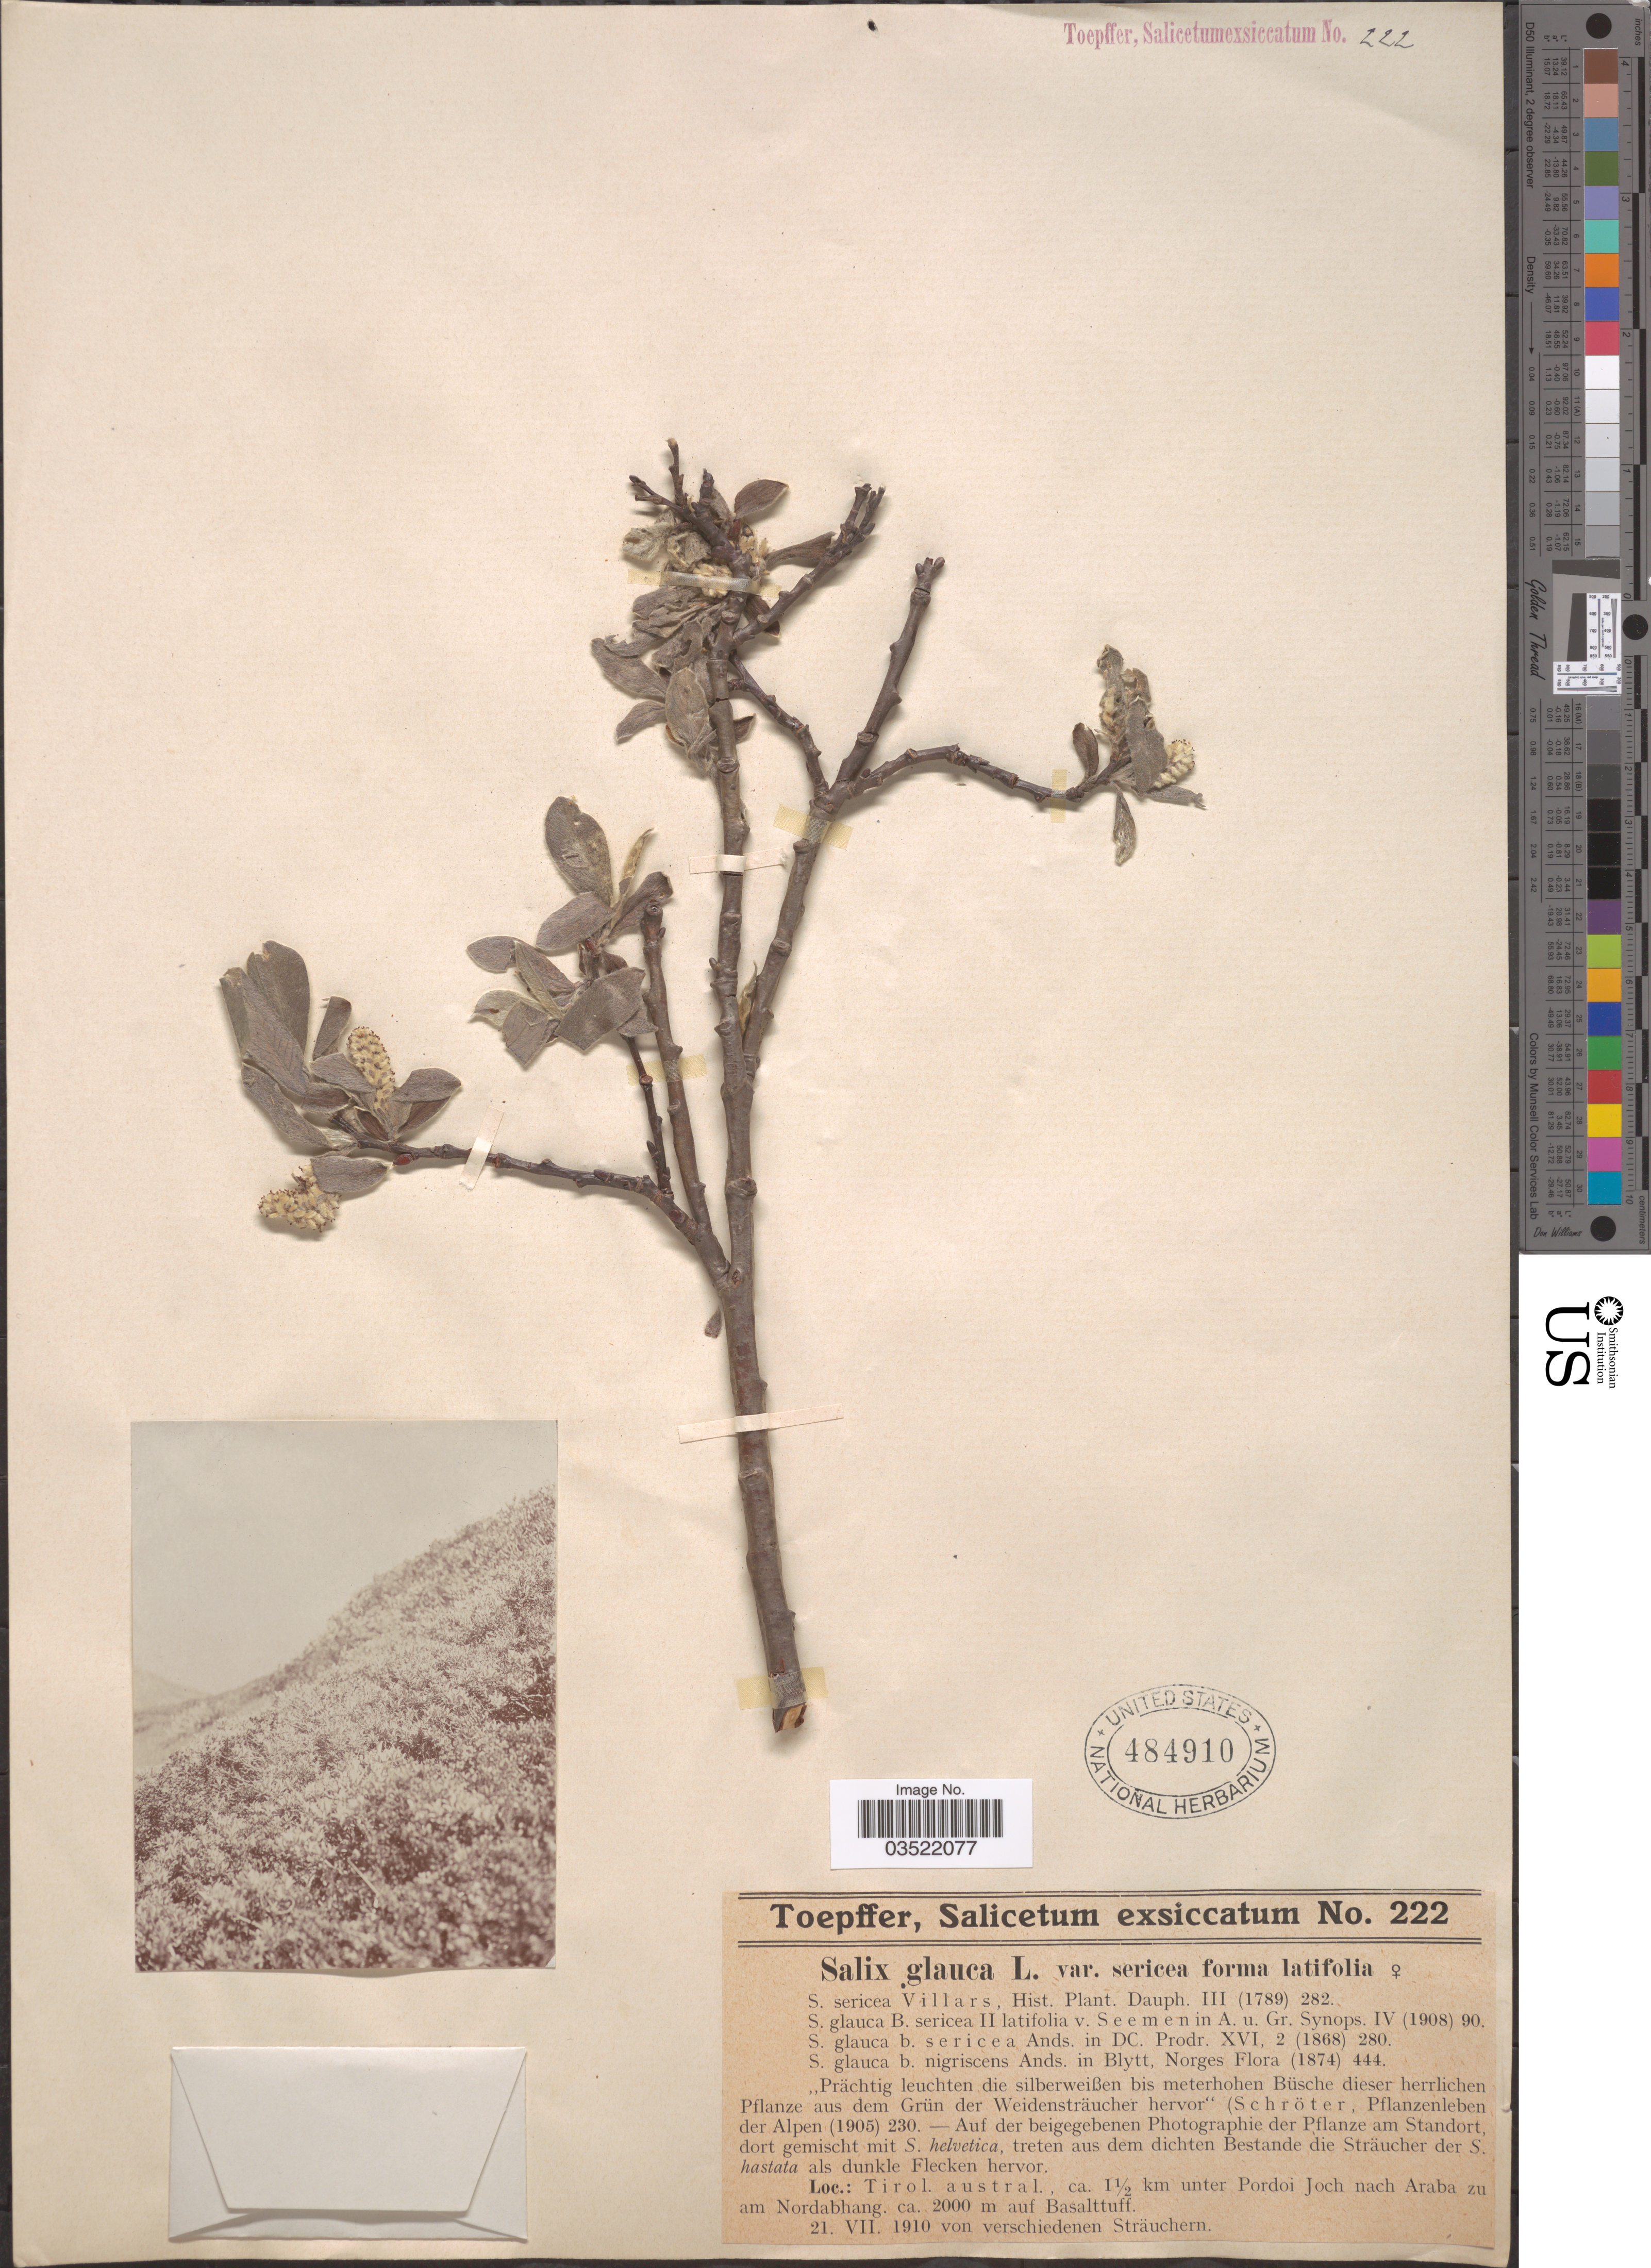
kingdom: Plantae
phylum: Tracheophyta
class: Magnoliopsida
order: Malpighiales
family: Salicaceae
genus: Salix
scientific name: Salix glauca var. sericea f. latifolia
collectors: A. Toepffer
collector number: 222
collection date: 1910-07-21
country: Austria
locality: Tirol. austral., ca. 1½ km unter Pordoi Joch nach Araba zu am Nordabhang.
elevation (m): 2000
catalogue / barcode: US 484910